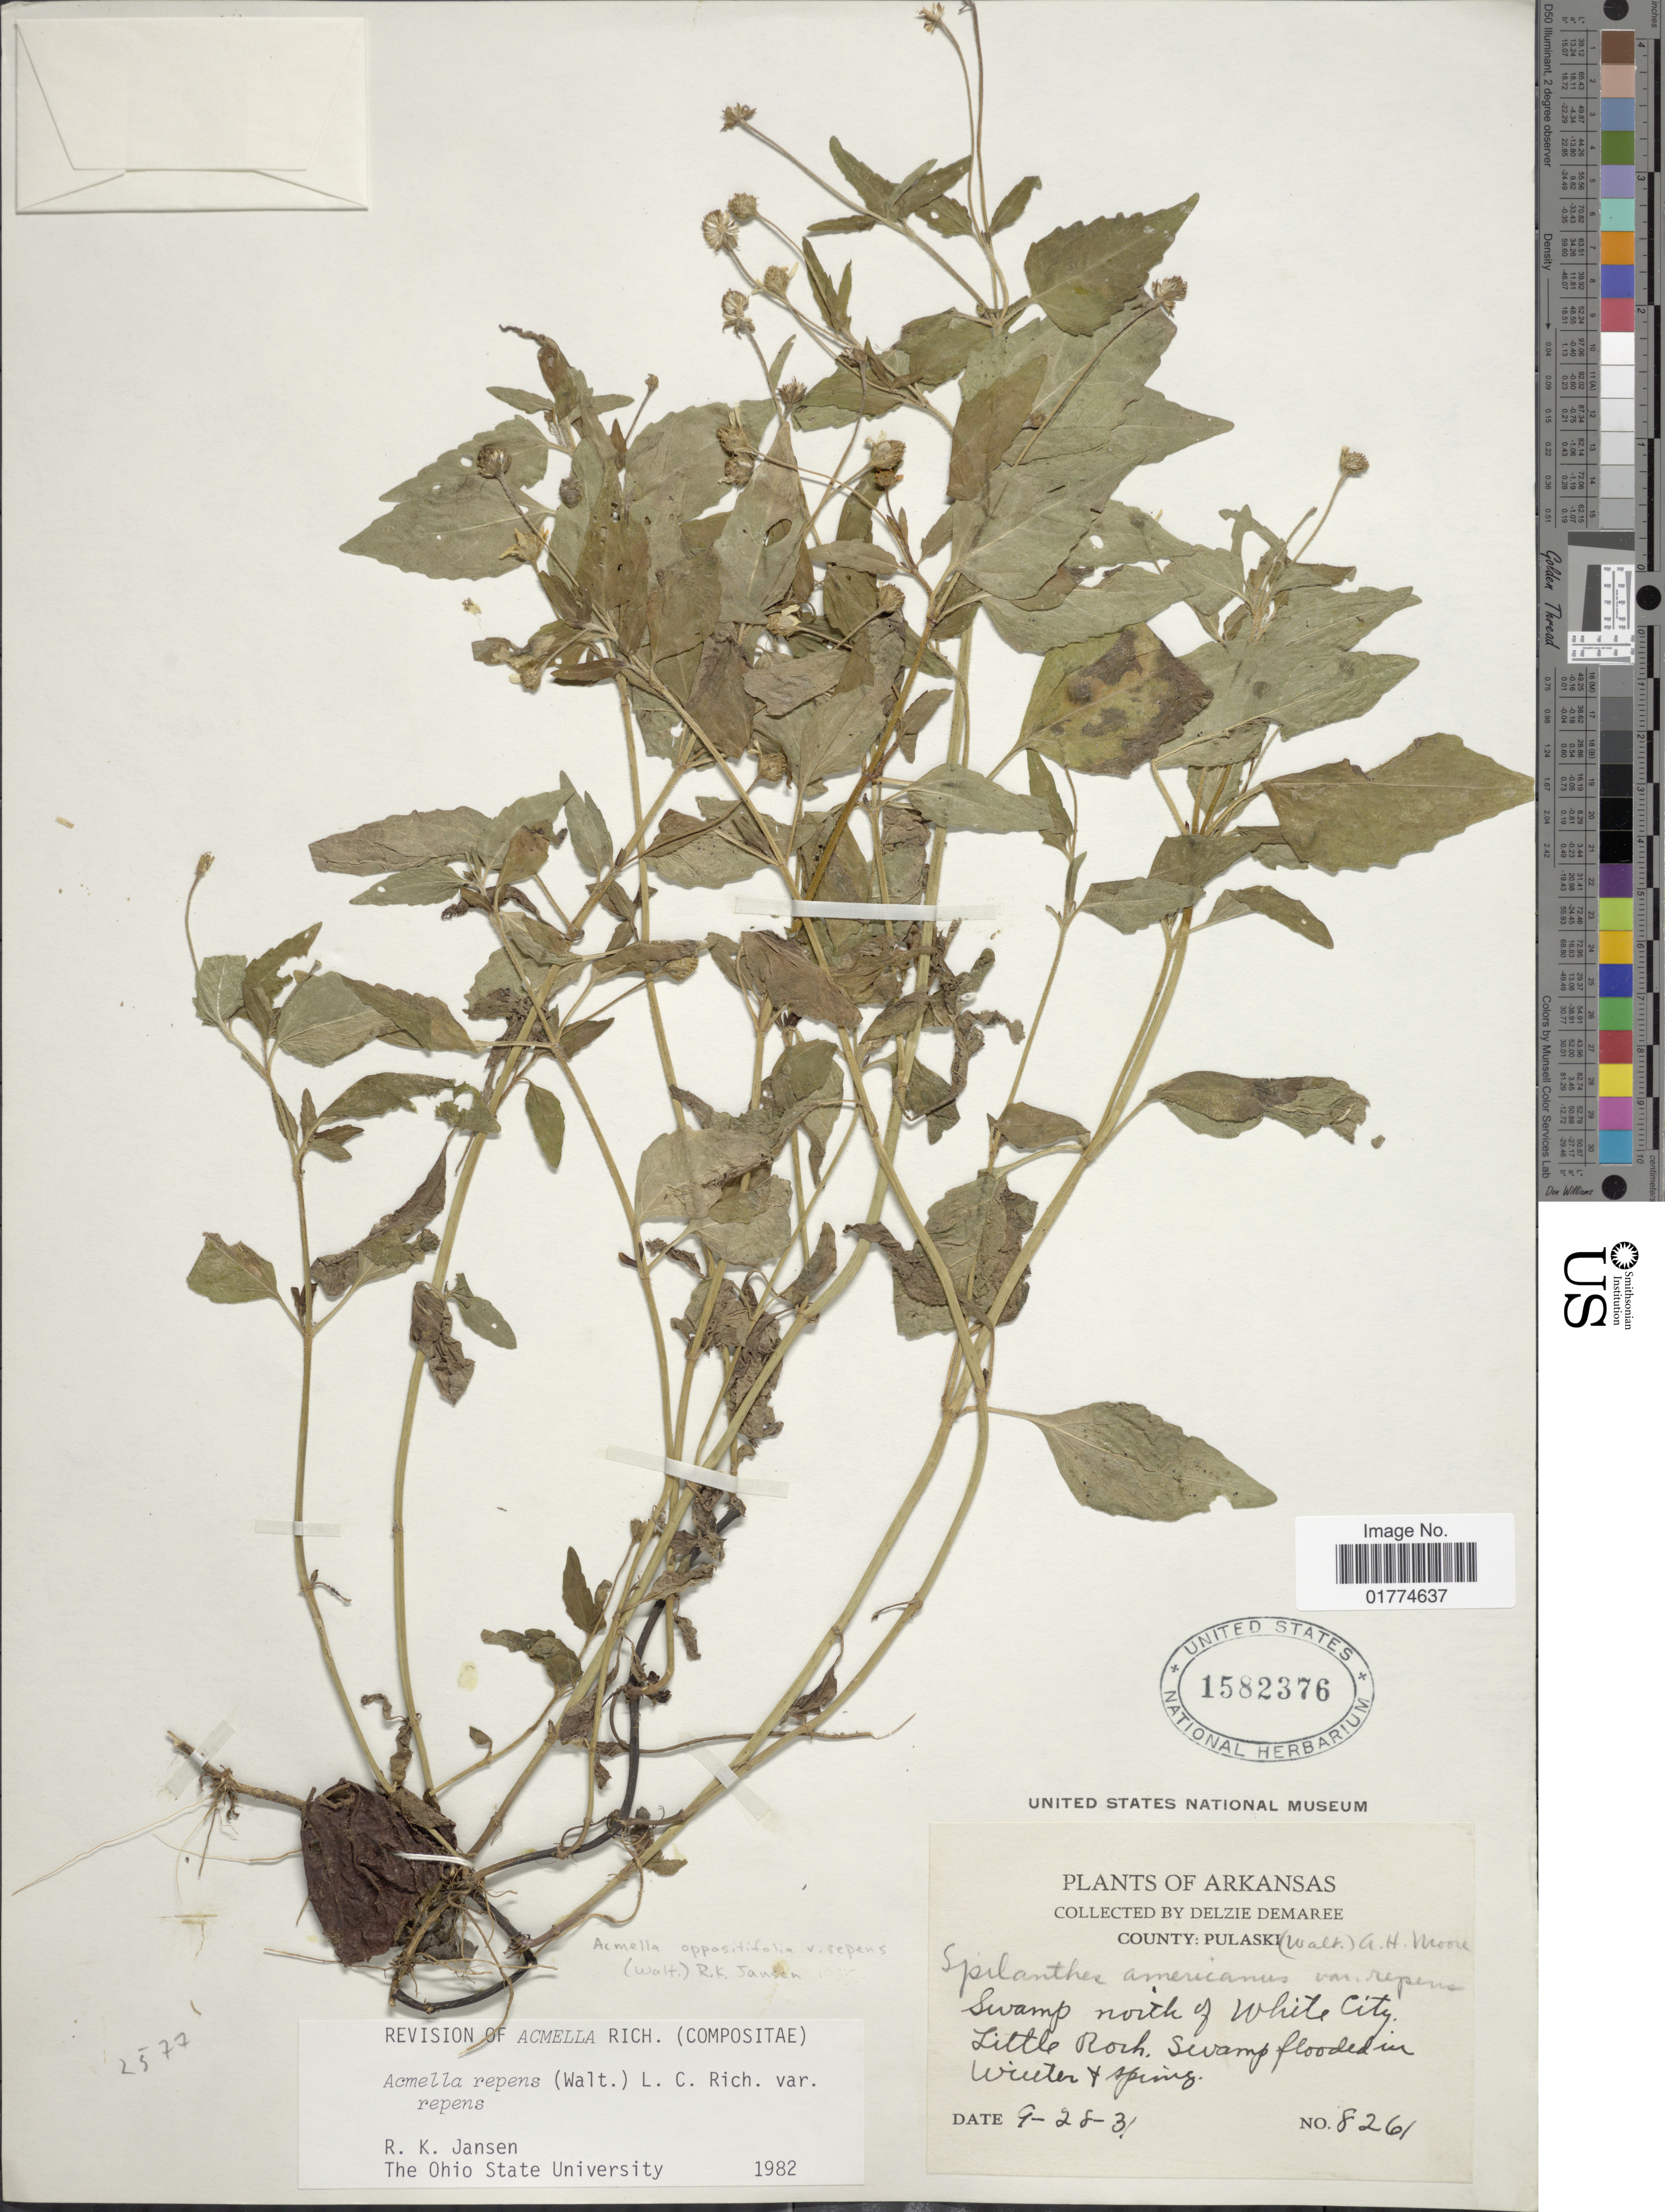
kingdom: Plantae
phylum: Tracheophyta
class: Magnoliopsida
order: Asterales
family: Asteraceae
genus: Acmella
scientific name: Acmella oppositifolia var. repens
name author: (Walter) R.K. Jansen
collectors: D. Demaree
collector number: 8261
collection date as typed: Transcribed d/m/y: 28/9/31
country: United States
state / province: Arkansas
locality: County: Pulaski. Swamp north of White City. Little Rock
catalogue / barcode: US 1582376